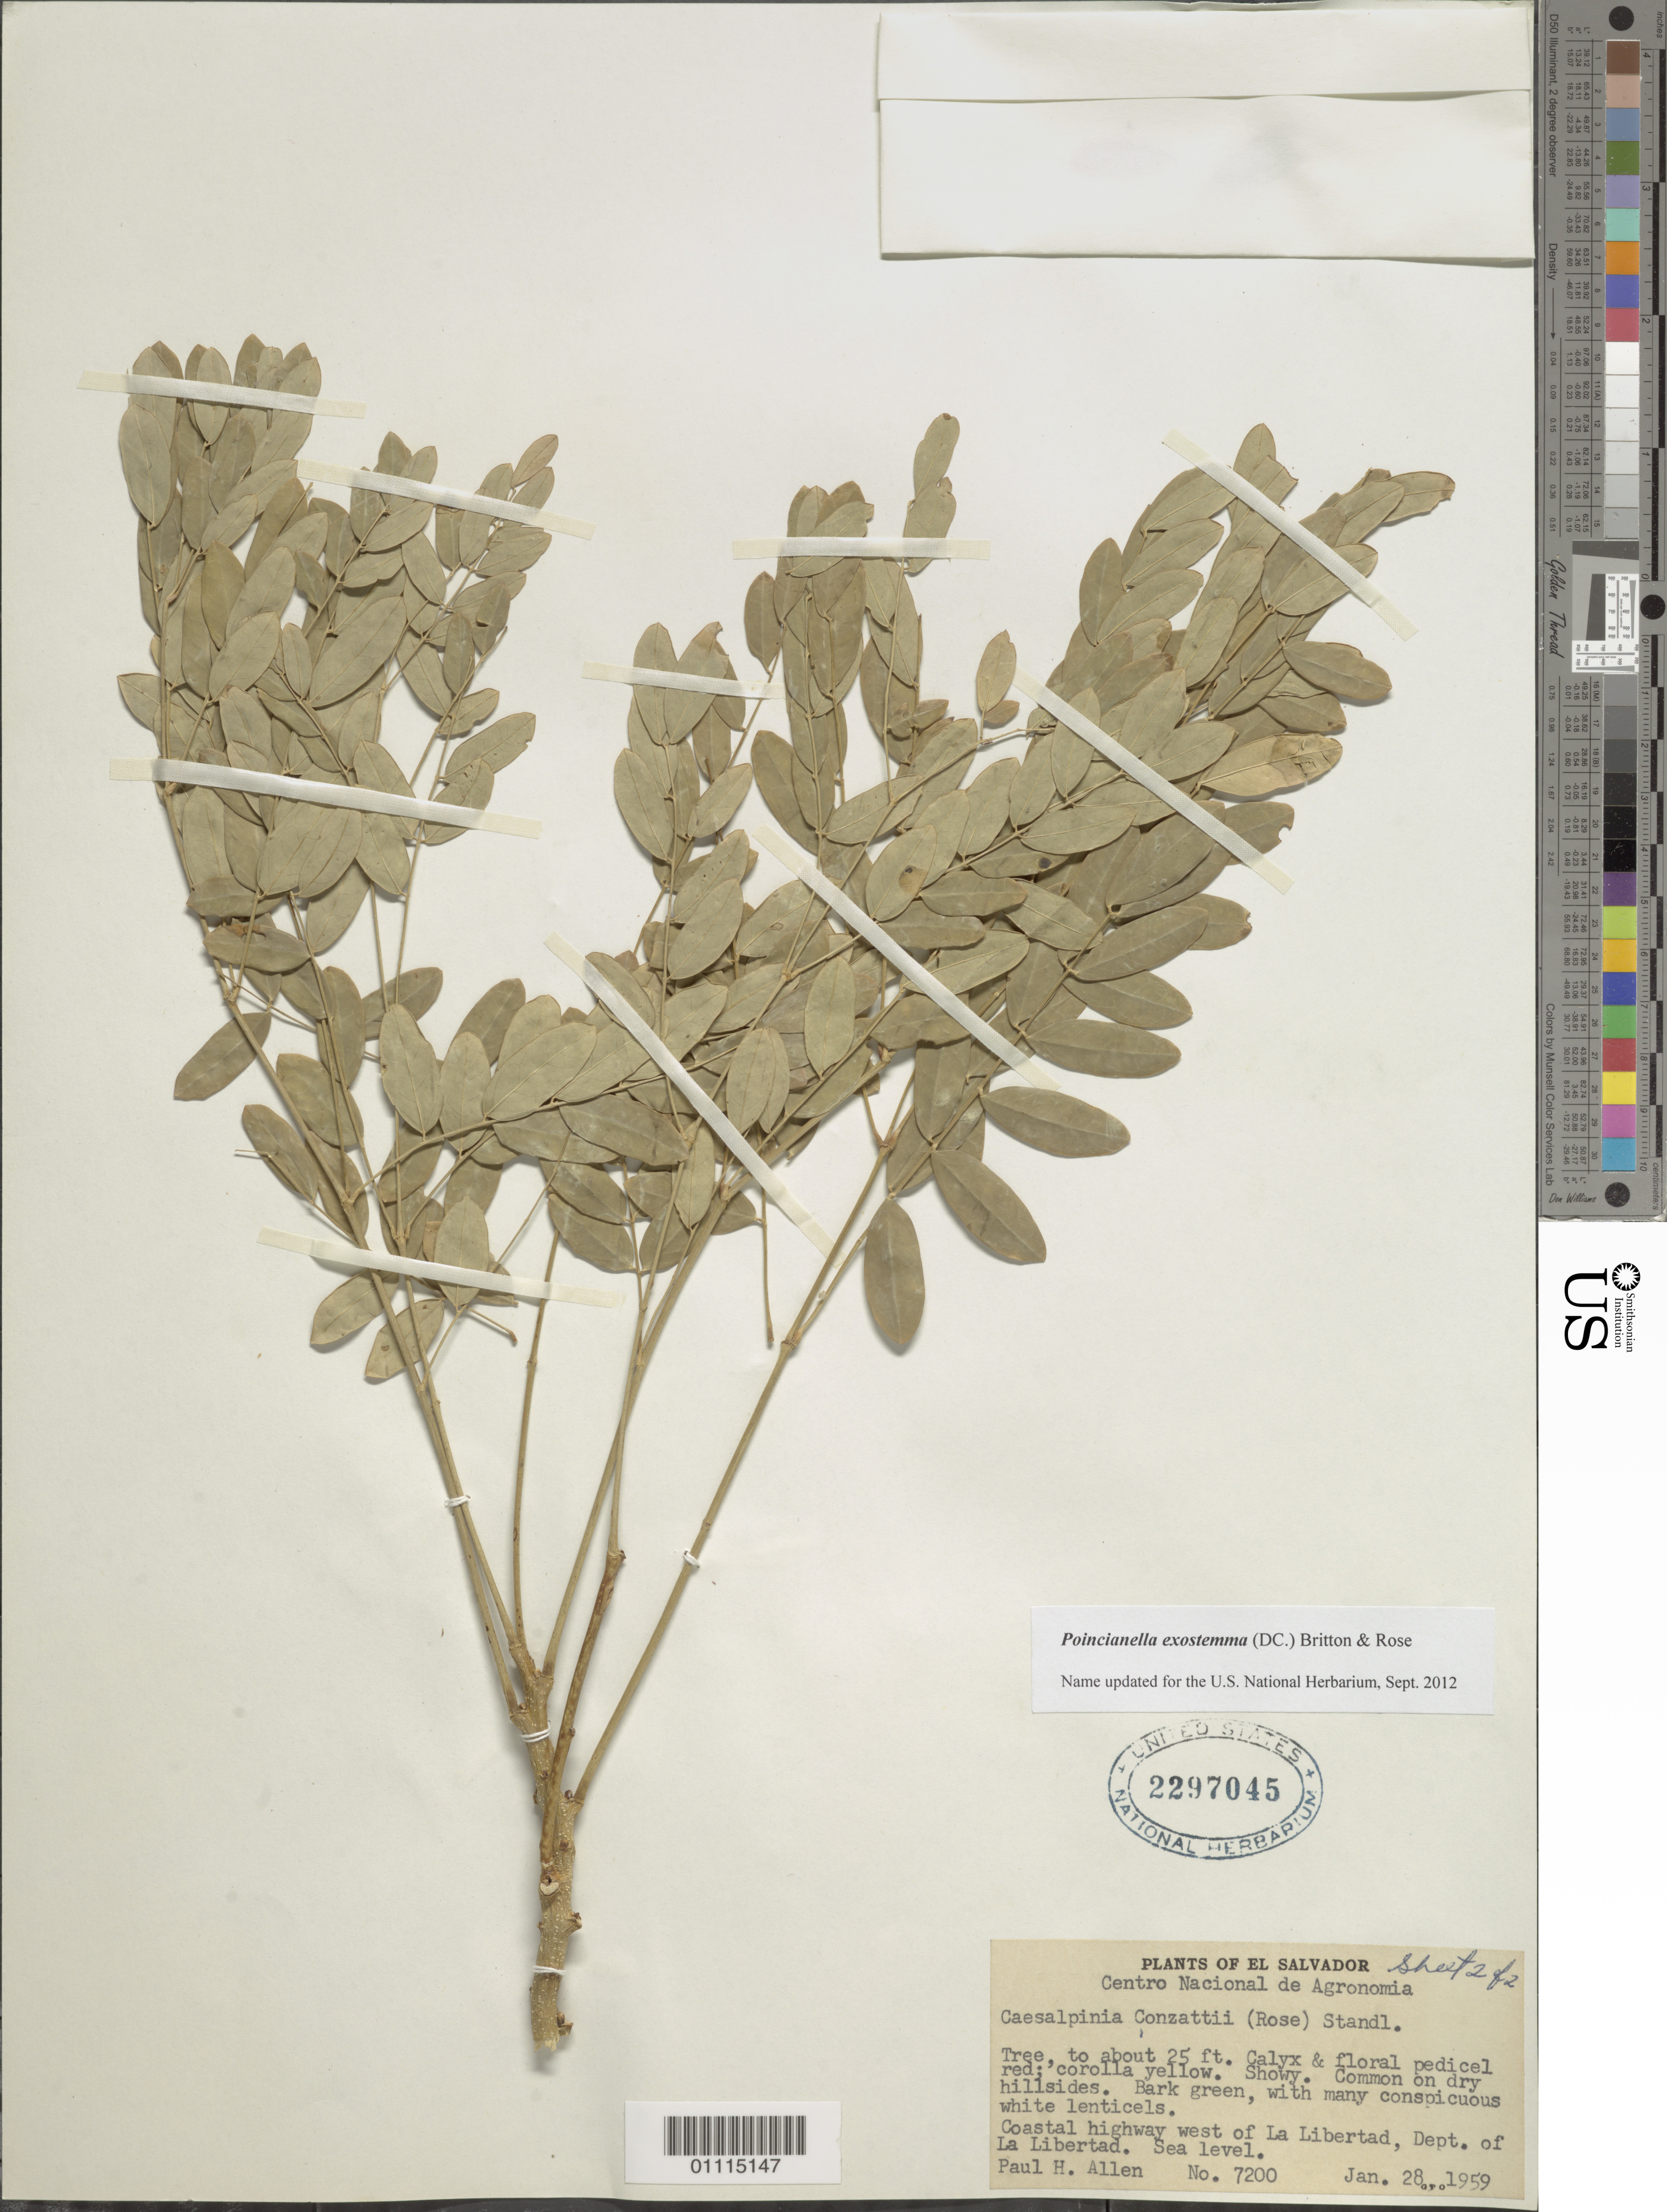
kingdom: Plantae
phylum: Tracheophyta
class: Magnoliopsida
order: Fabales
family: Fabaceae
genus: Erythrostemon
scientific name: Erythrostemon exostemma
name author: (Moc. & Sessé ex DC.) Gagnon & G.P. Lewis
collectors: P. H. Allen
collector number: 7200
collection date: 1959-01-28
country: El Salvador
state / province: La Libertad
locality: La Libertad, coastal highway W of.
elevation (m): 0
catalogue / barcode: US 2297045